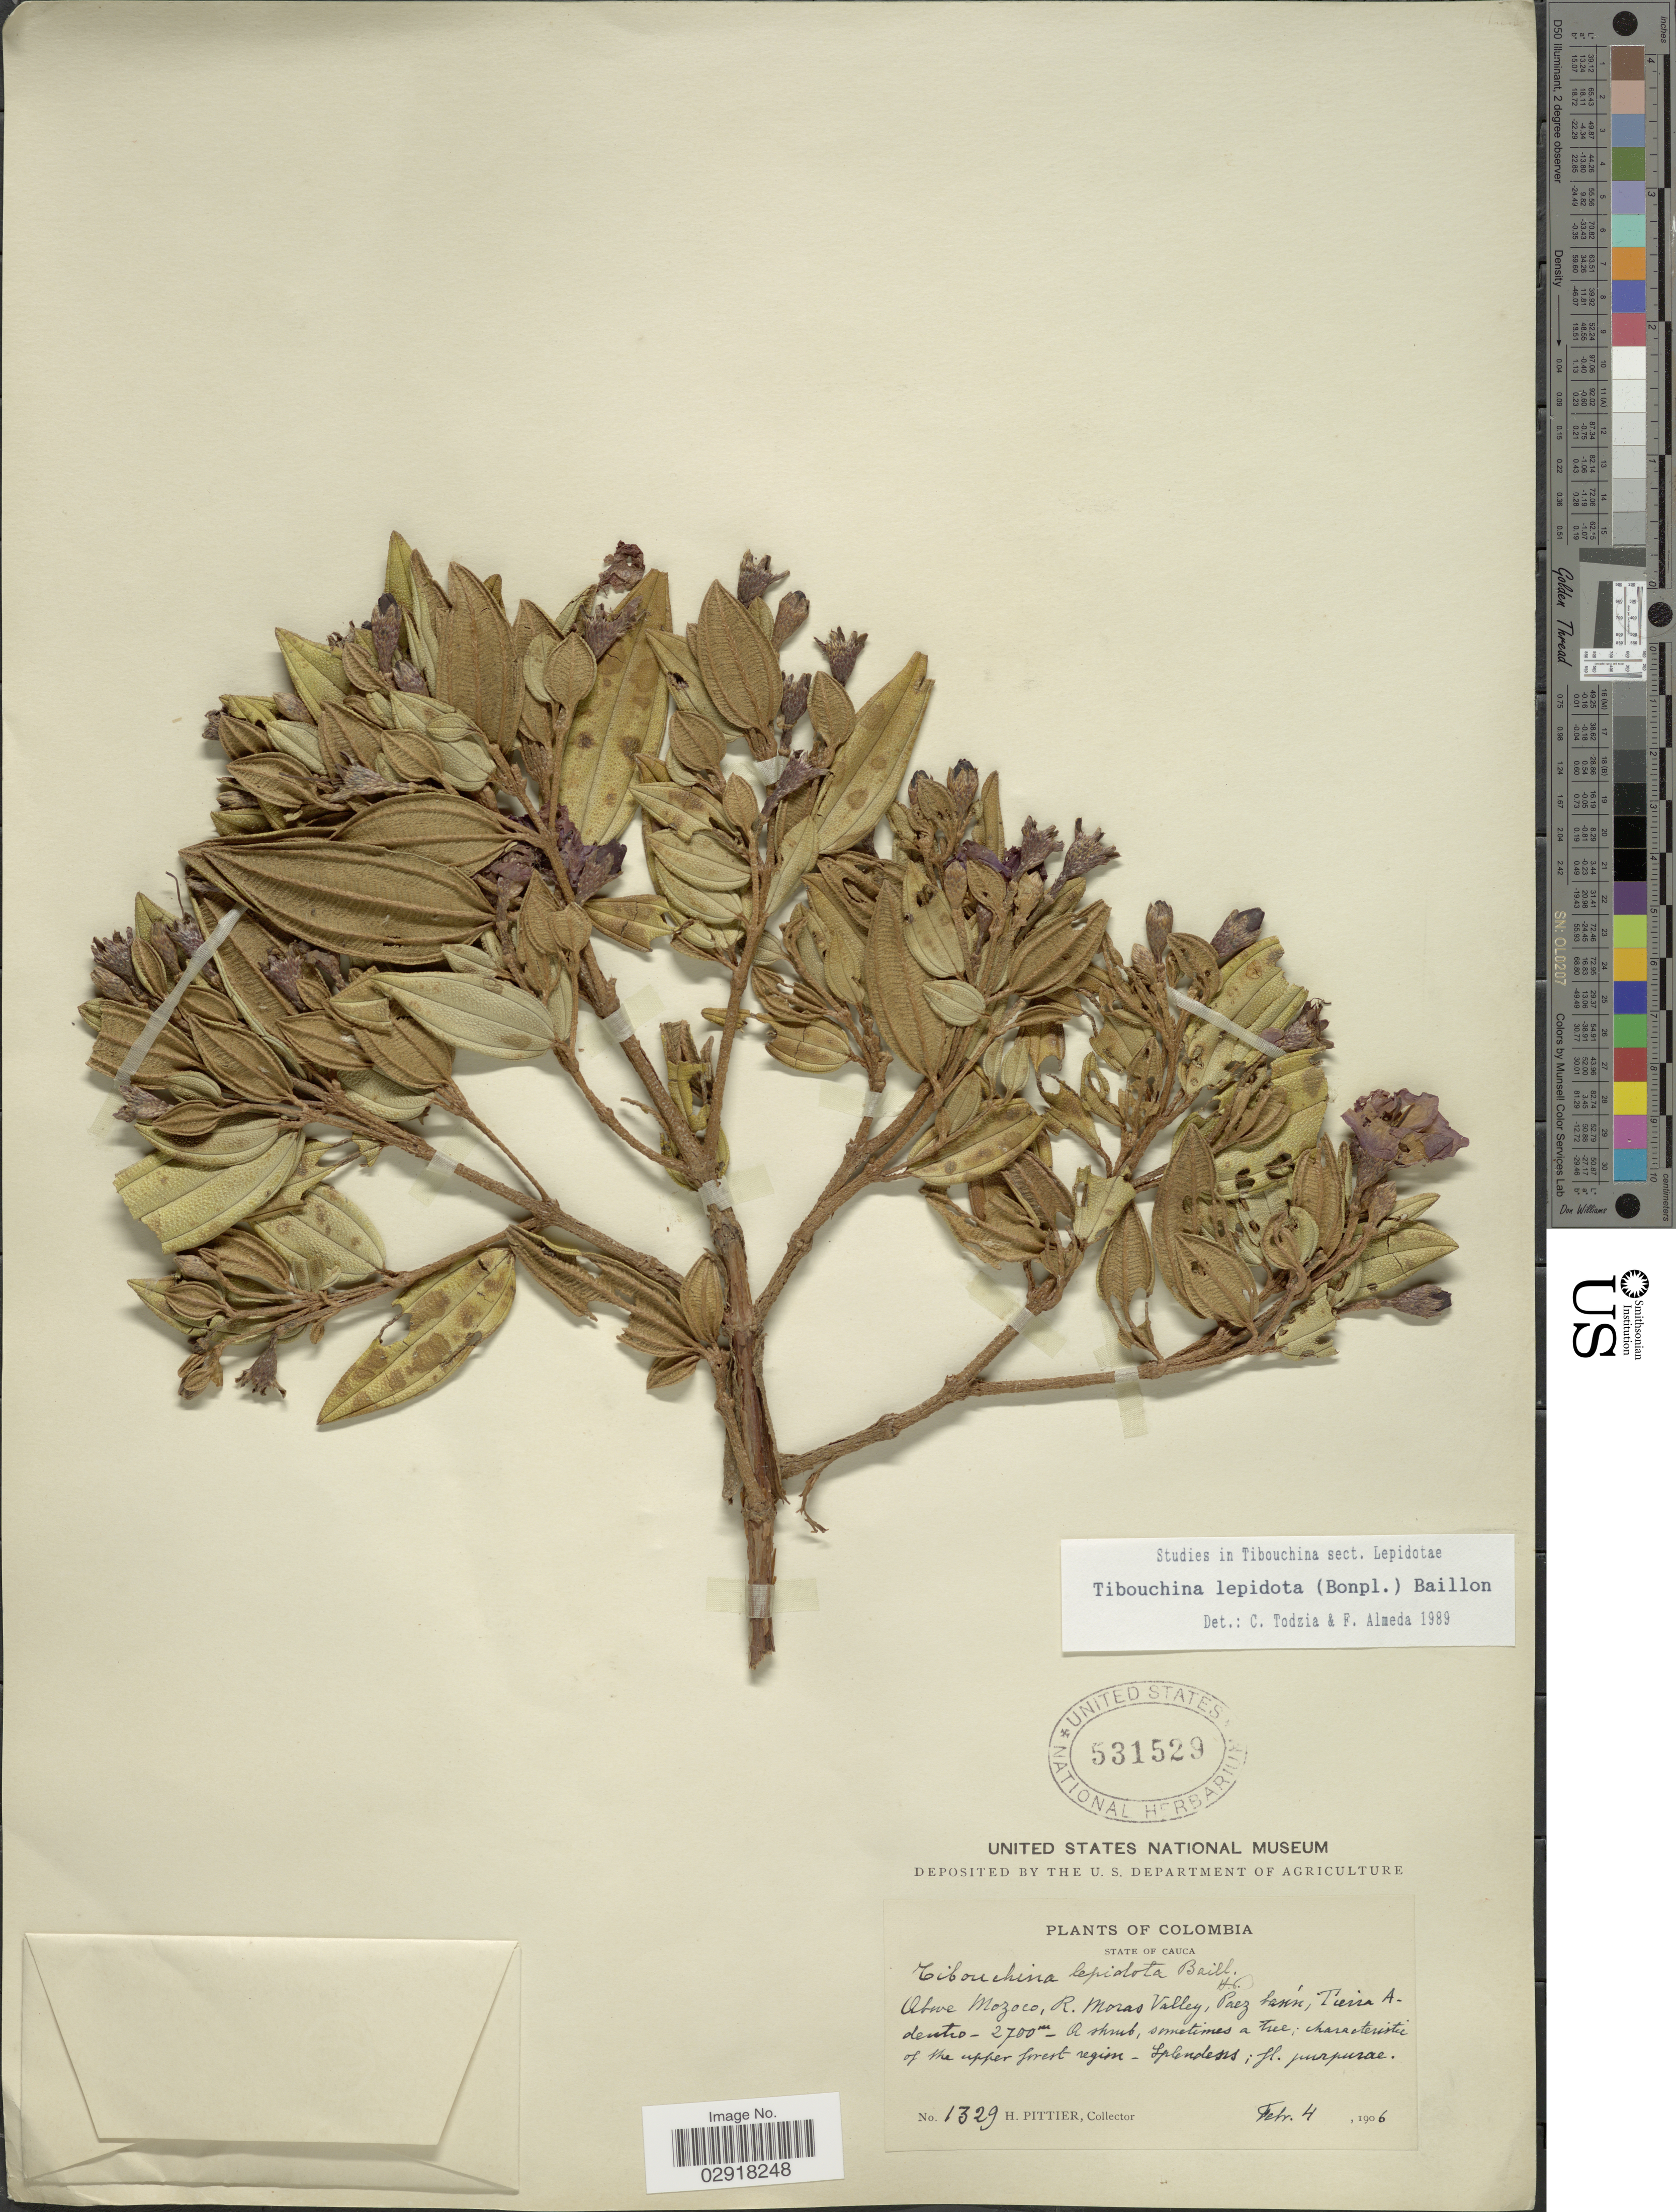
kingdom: Plantae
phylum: Tracheophyta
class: Magnoliopsida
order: Myrtales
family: Melastomataceae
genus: Andesanthus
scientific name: Andesanthus lepidotus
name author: (Humb. & Bonpl.) P.J.F. Guim. & Michelang.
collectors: H. F. Pittier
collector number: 1329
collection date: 1906-02-04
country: Colombia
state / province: Cauca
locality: Above Mozoco, R. Moras Valley, Paez basin, Tierra Adentro.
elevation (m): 2700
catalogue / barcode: US 531529